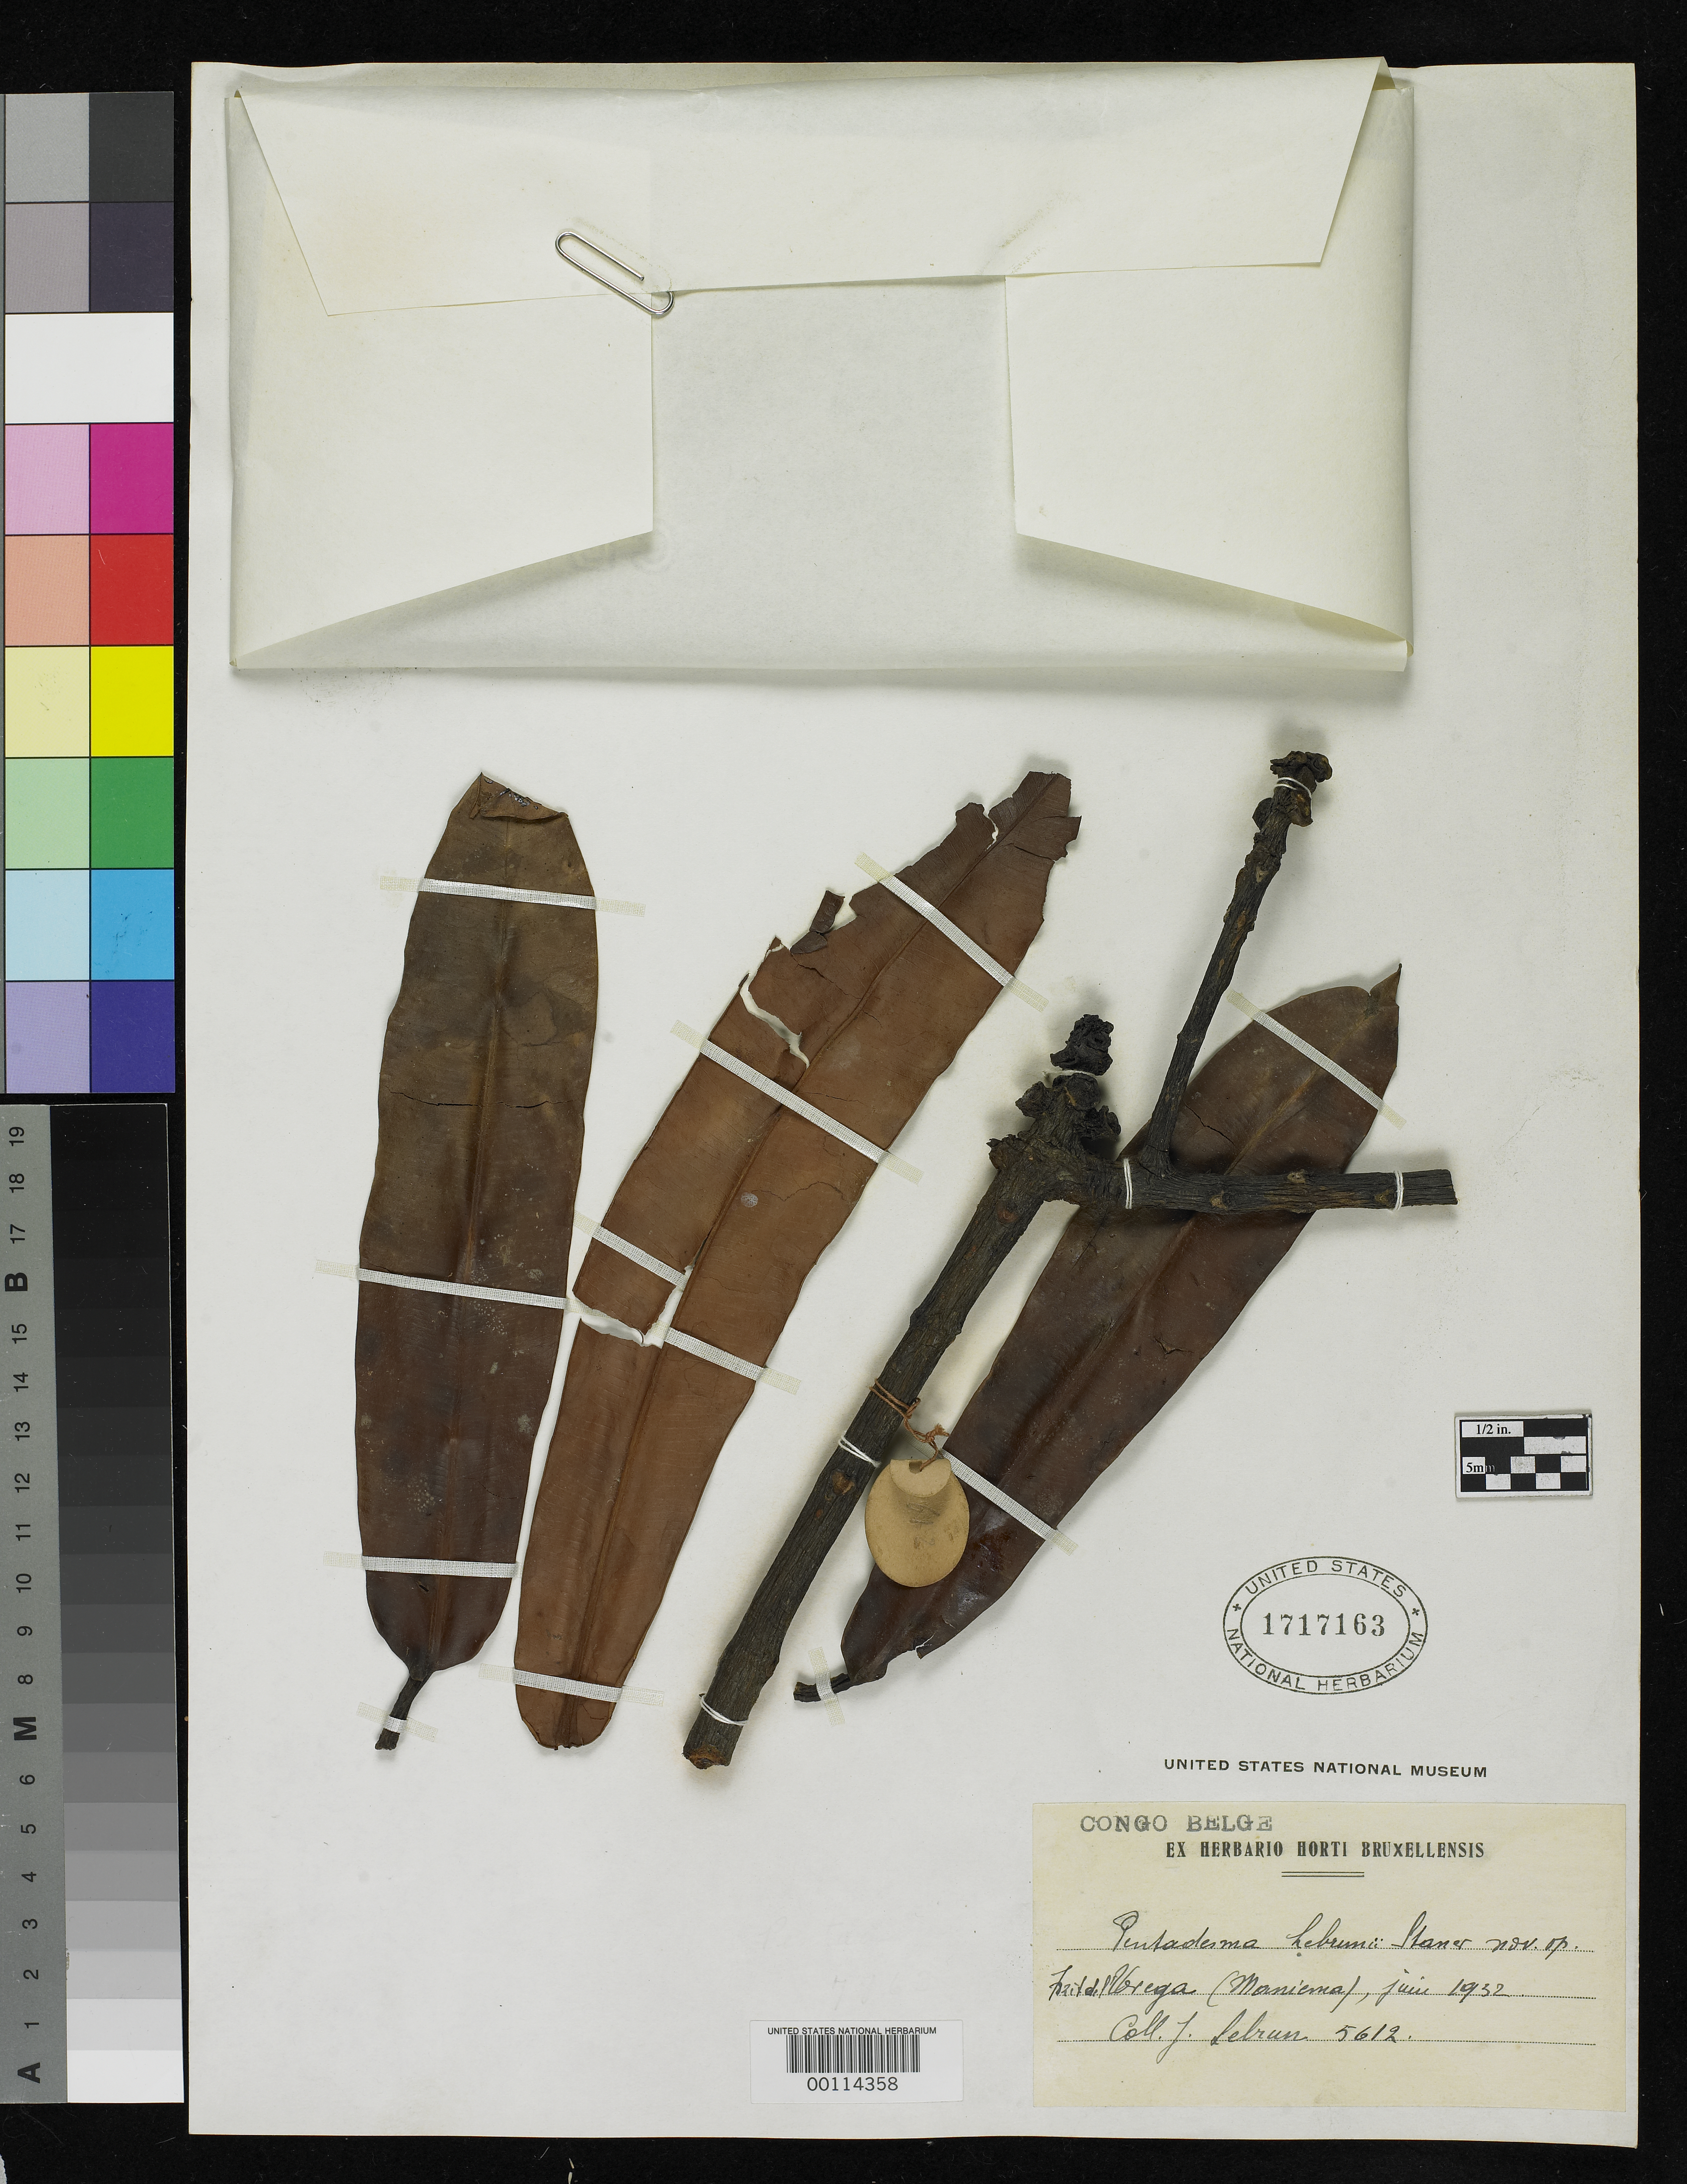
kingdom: Plantae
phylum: Tracheophyta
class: Magnoliopsida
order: Malpighiales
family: Clusiaceae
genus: Pentadesma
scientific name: Pentadesma lebrunii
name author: Staner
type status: Isosyntype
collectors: J. A. Lebrun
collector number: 5612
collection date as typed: Jun 1932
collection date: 1932-06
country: Congo, Democratic Republic of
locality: Forestier Central Dist., Foret de L'urega entre Masisiet Walikale.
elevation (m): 1400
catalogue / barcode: US 1717163